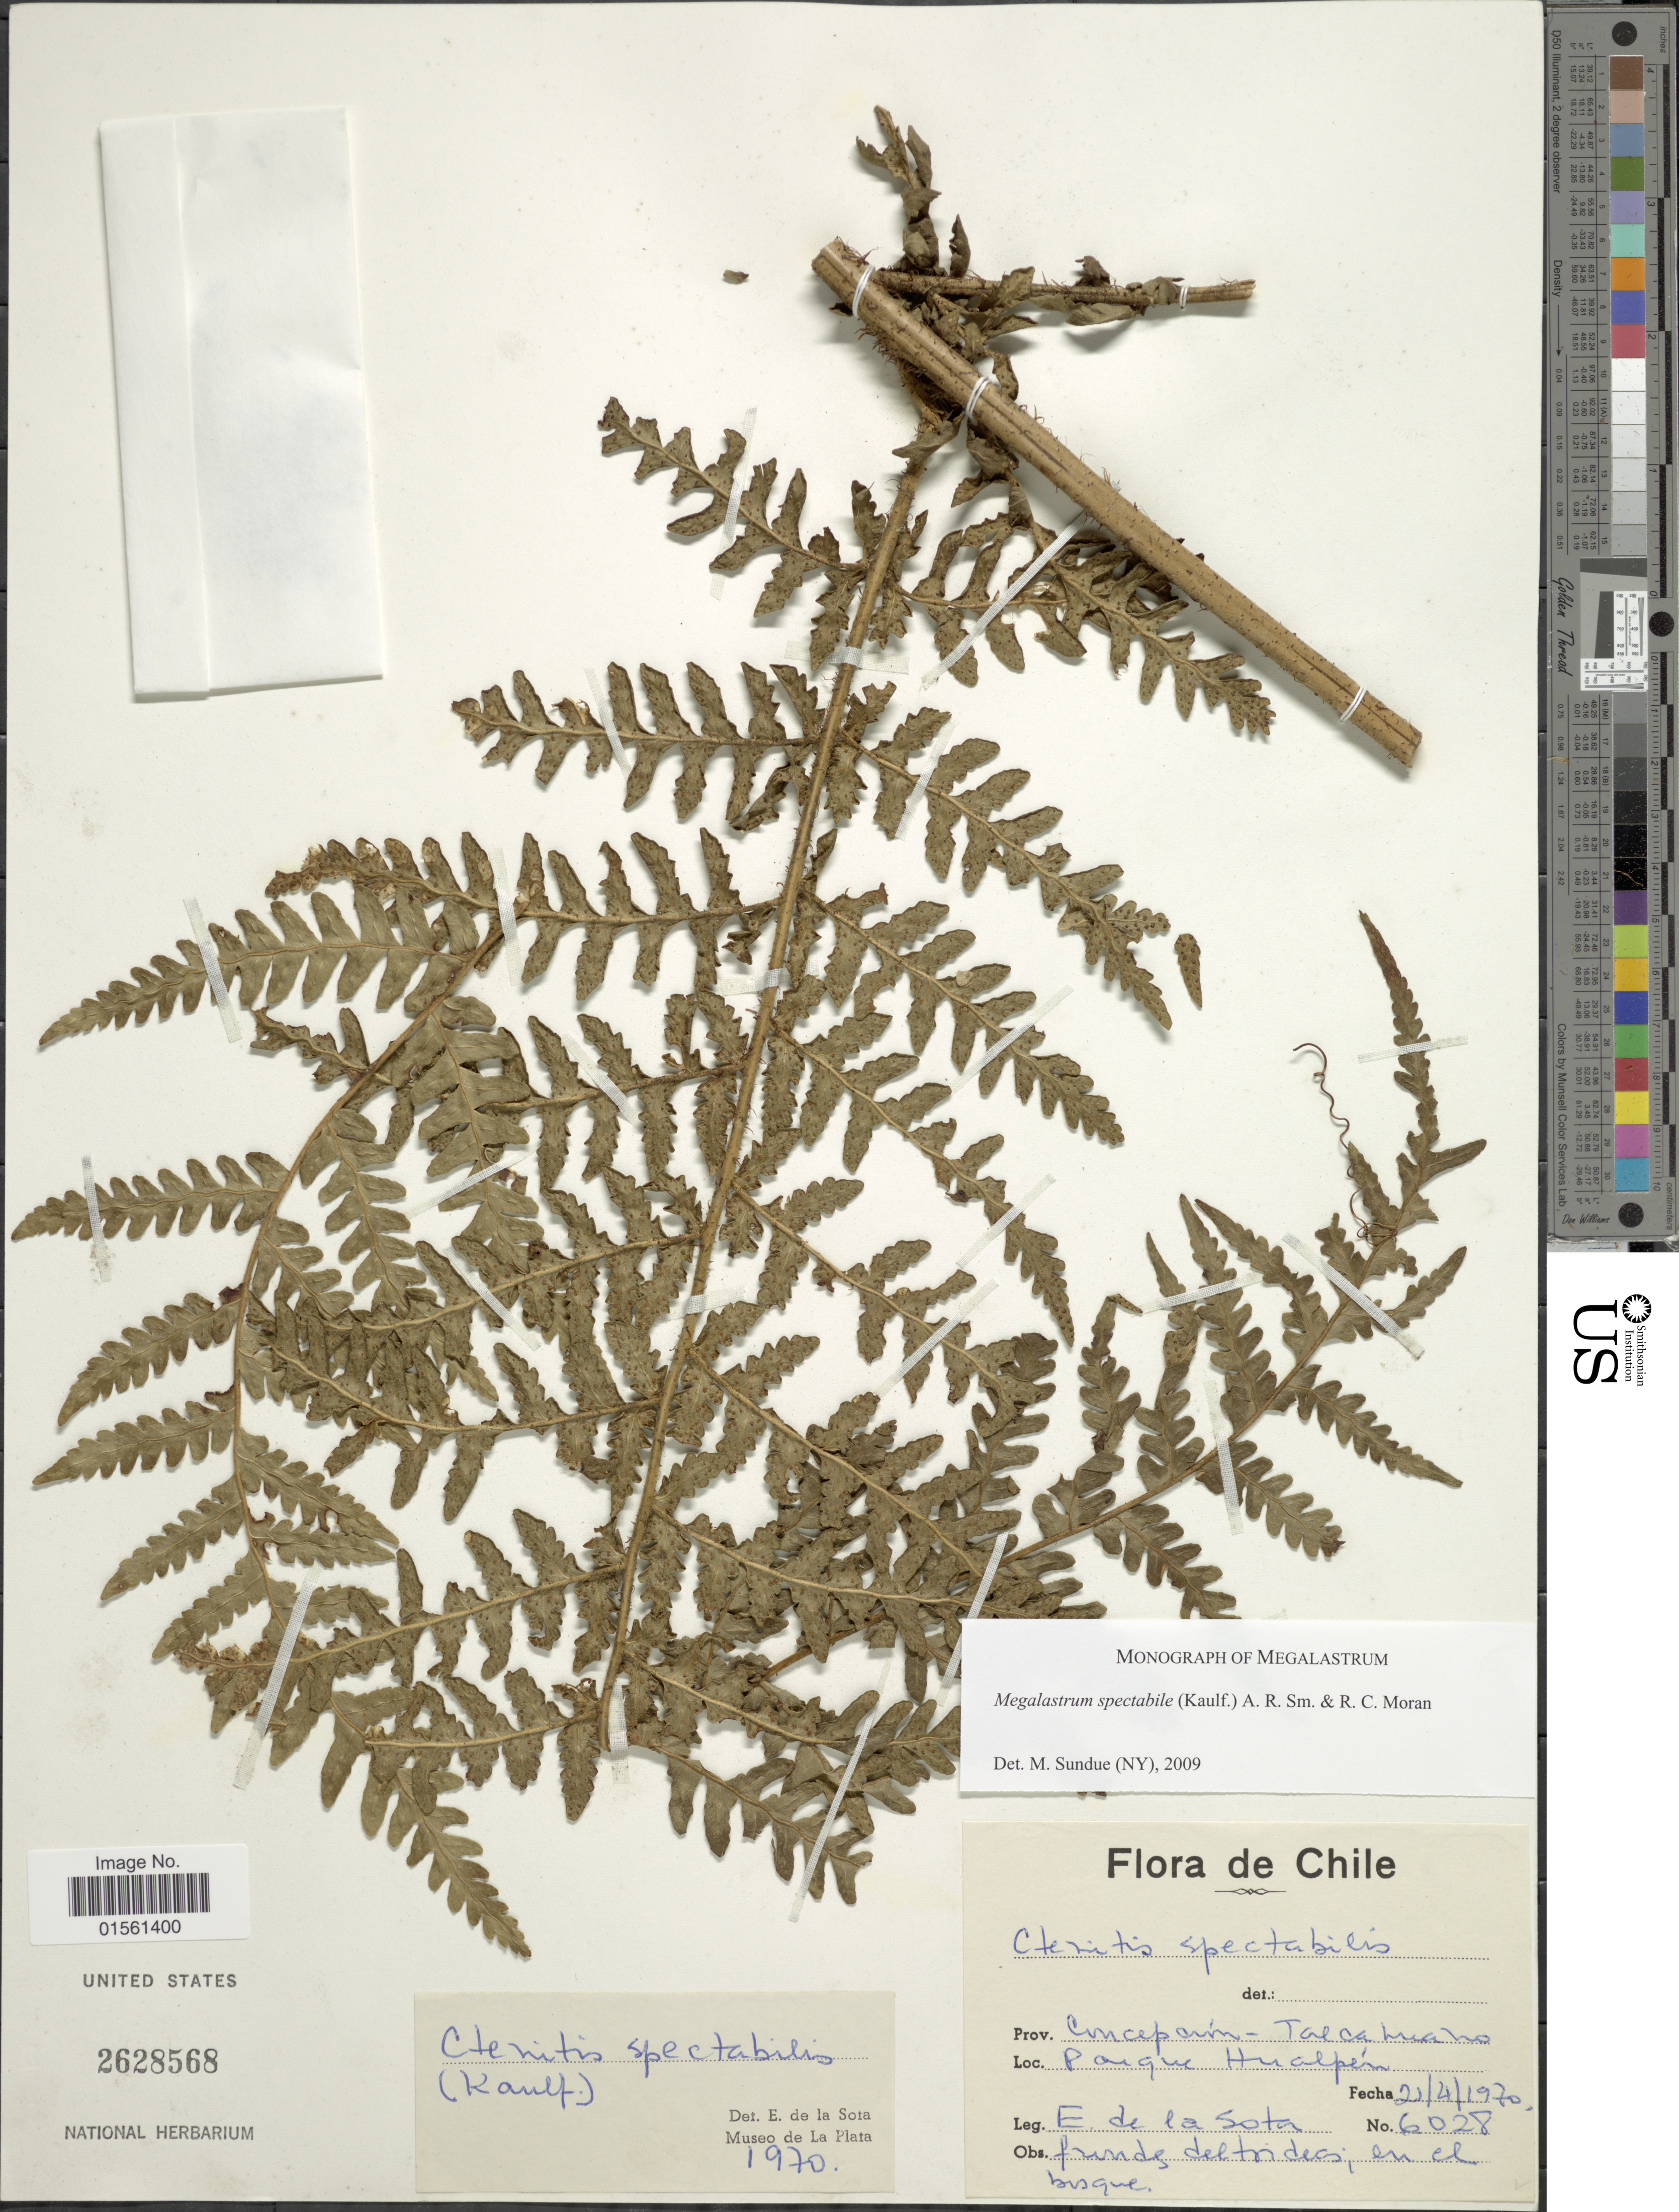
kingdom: Plantae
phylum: Tracheophyta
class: Polypodiopsida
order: Polypodiales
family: Dryopteridaceae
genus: Megalastrum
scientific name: Megalastrum spectabile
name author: (Kaulf.) A.R. Sm. & R.C. Moran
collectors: E. R. de la Sota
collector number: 6028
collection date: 1970-04-21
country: Chile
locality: Concepcion-Talcahuano. Parque Hualpén.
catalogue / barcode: US 2628568